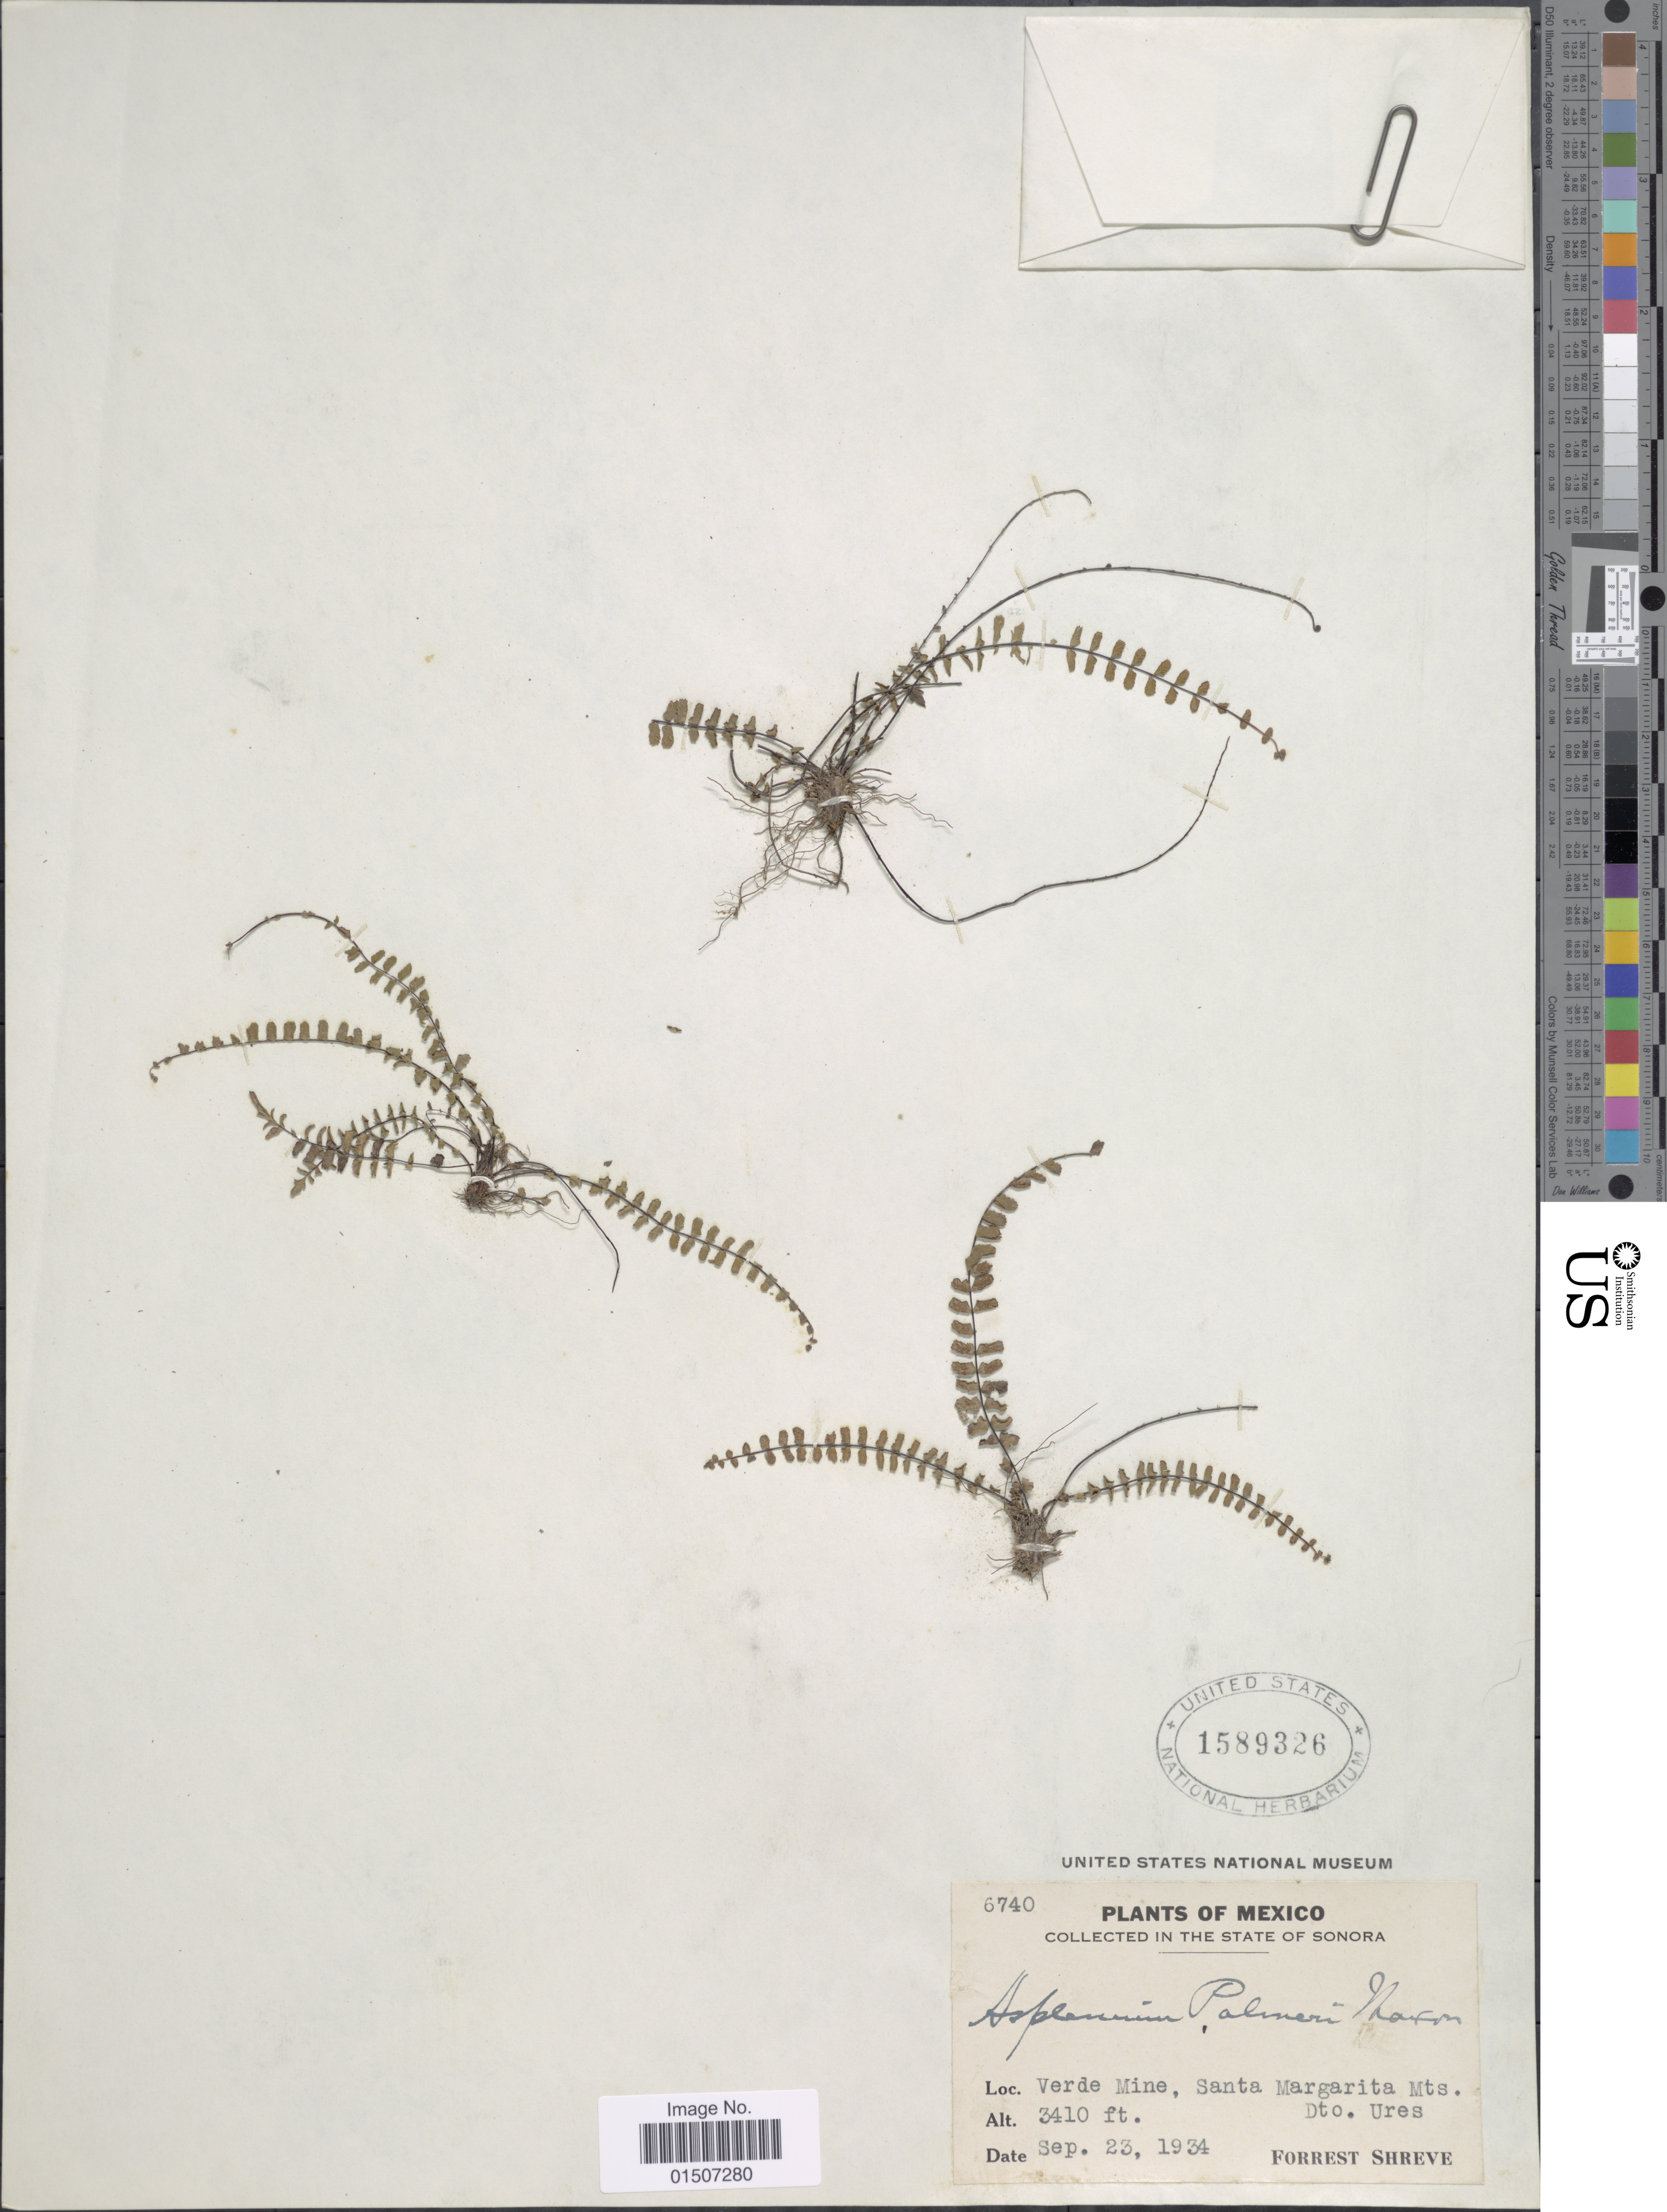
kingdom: Plantae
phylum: Tracheophyta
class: Polypodiopsida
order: Polypodiales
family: Aspleniaceae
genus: Asplenium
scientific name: Asplenium palmeri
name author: Maxon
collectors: F. Shreve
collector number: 6740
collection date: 1934-09-23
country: Mexico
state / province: Sonora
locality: Verde Mine, Santa Margarita Mts. Dto Ures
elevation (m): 1039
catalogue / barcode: US 1589326